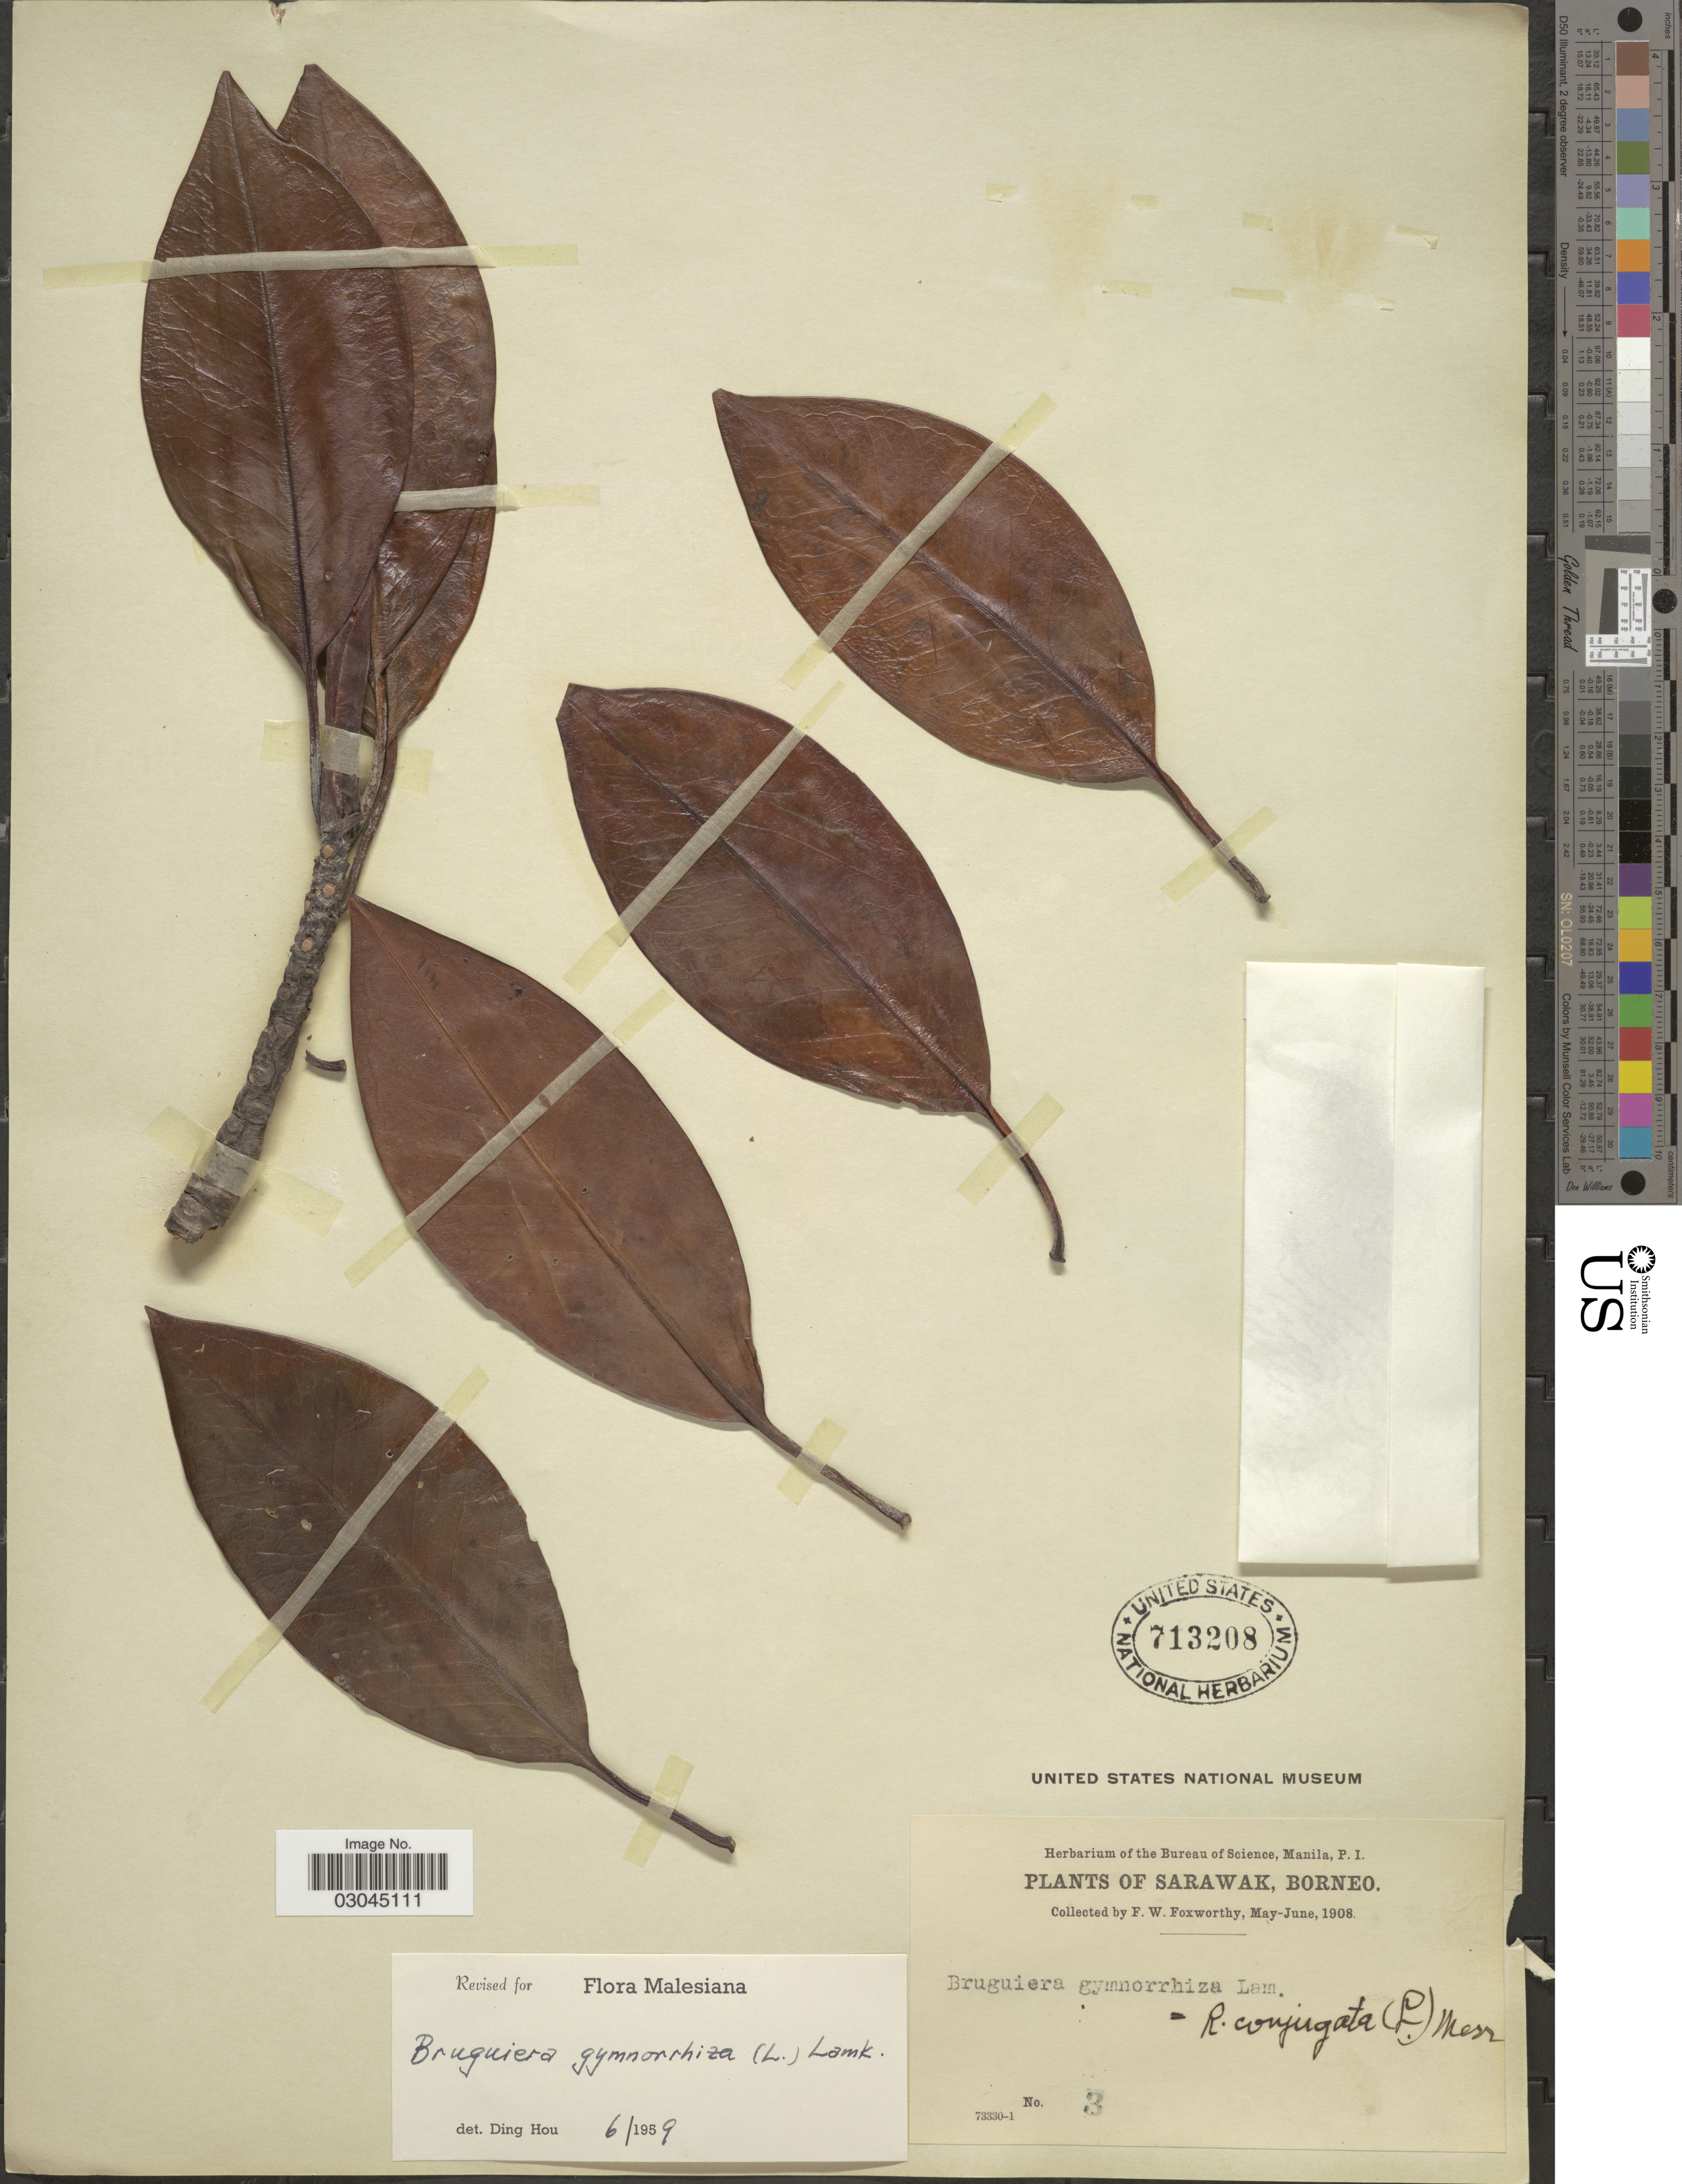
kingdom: Plantae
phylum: Tracheophyta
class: Magnoliopsida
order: Malpighiales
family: Rhizophoraceae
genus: Bruguiera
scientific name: Bruguiera gymnorhiza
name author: (L.) Savigny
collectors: F. W. Foxworthy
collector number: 3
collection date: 1908-05/1908-06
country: Malaysia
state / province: Sarawak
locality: Borneo.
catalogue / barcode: US 713208